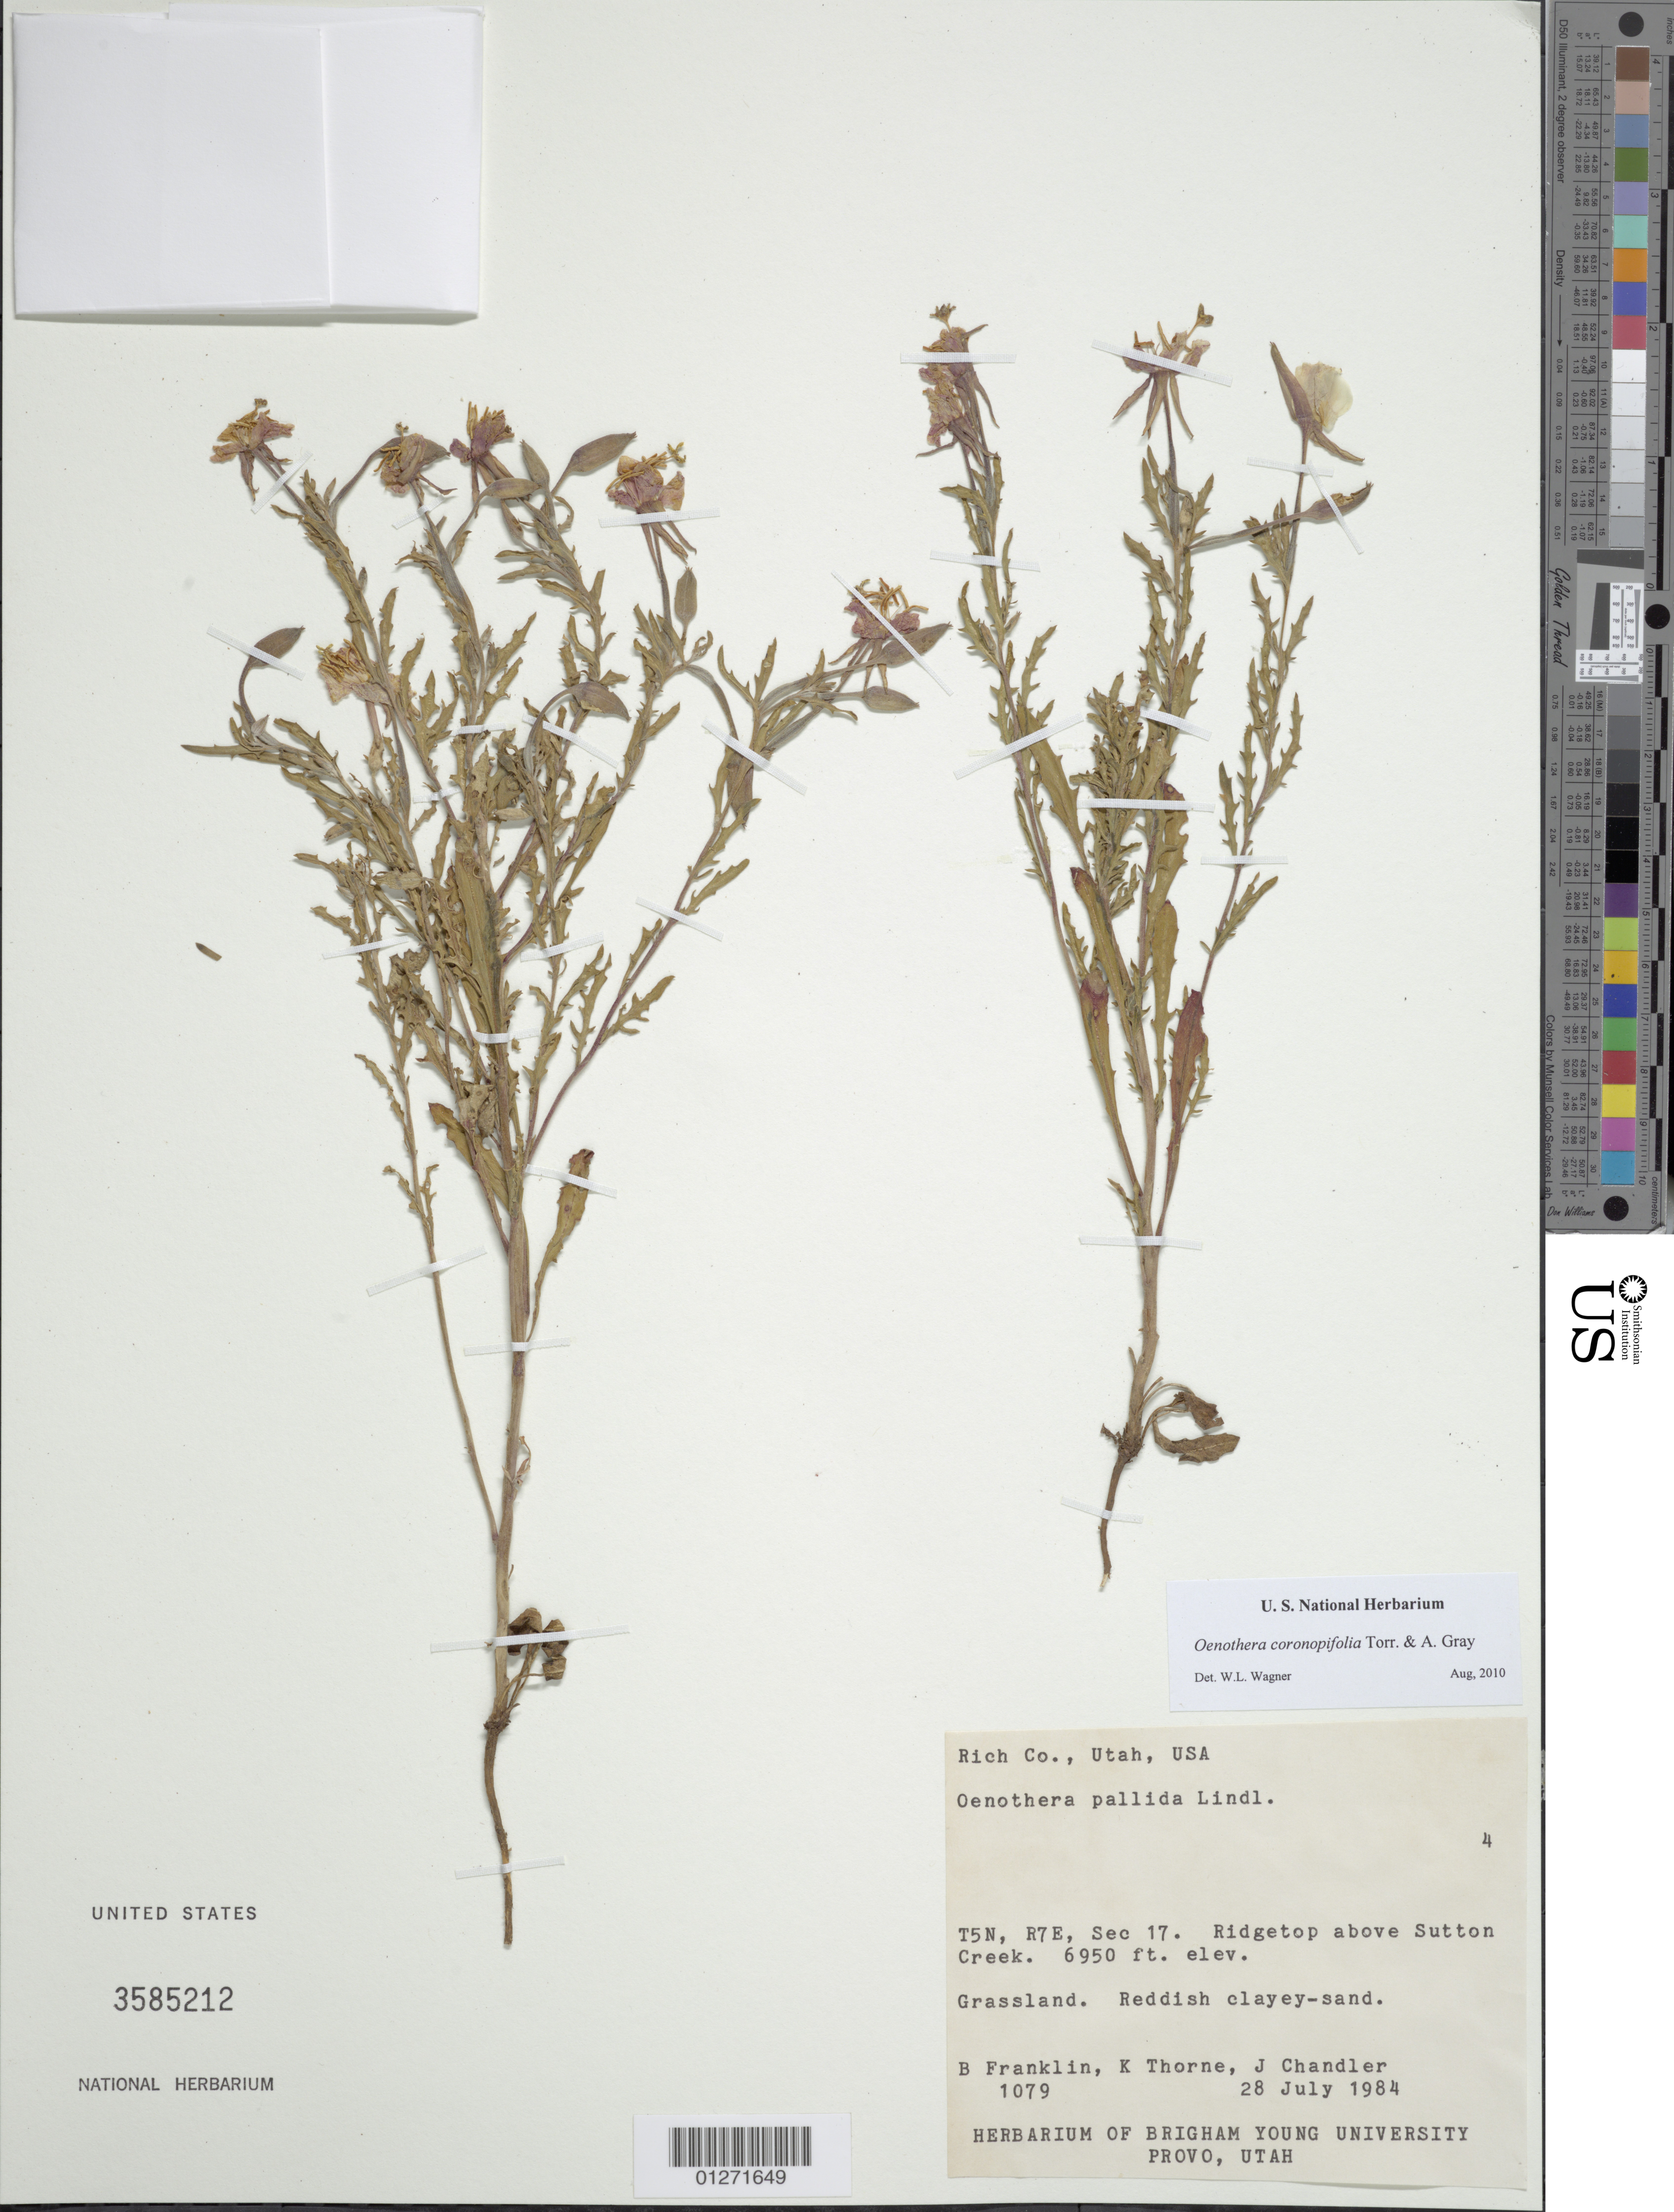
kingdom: Plantae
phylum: Tracheophyta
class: Magnoliopsida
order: Myrtales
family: Onagraceae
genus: Oenothera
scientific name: Oenothera coronopifolia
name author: Torr. & A. Gray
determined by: Wagner, W. L., (BOT), Smithsonian Institution - National Museum of Natural History (UNITED STATES)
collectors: B. Franklin, K. Thorne & J. Chandler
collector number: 1079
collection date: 1984-07-28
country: United States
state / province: Utah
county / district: Rich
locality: Ridgetop above Sutton Creek.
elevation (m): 2118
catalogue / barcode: US 3585212